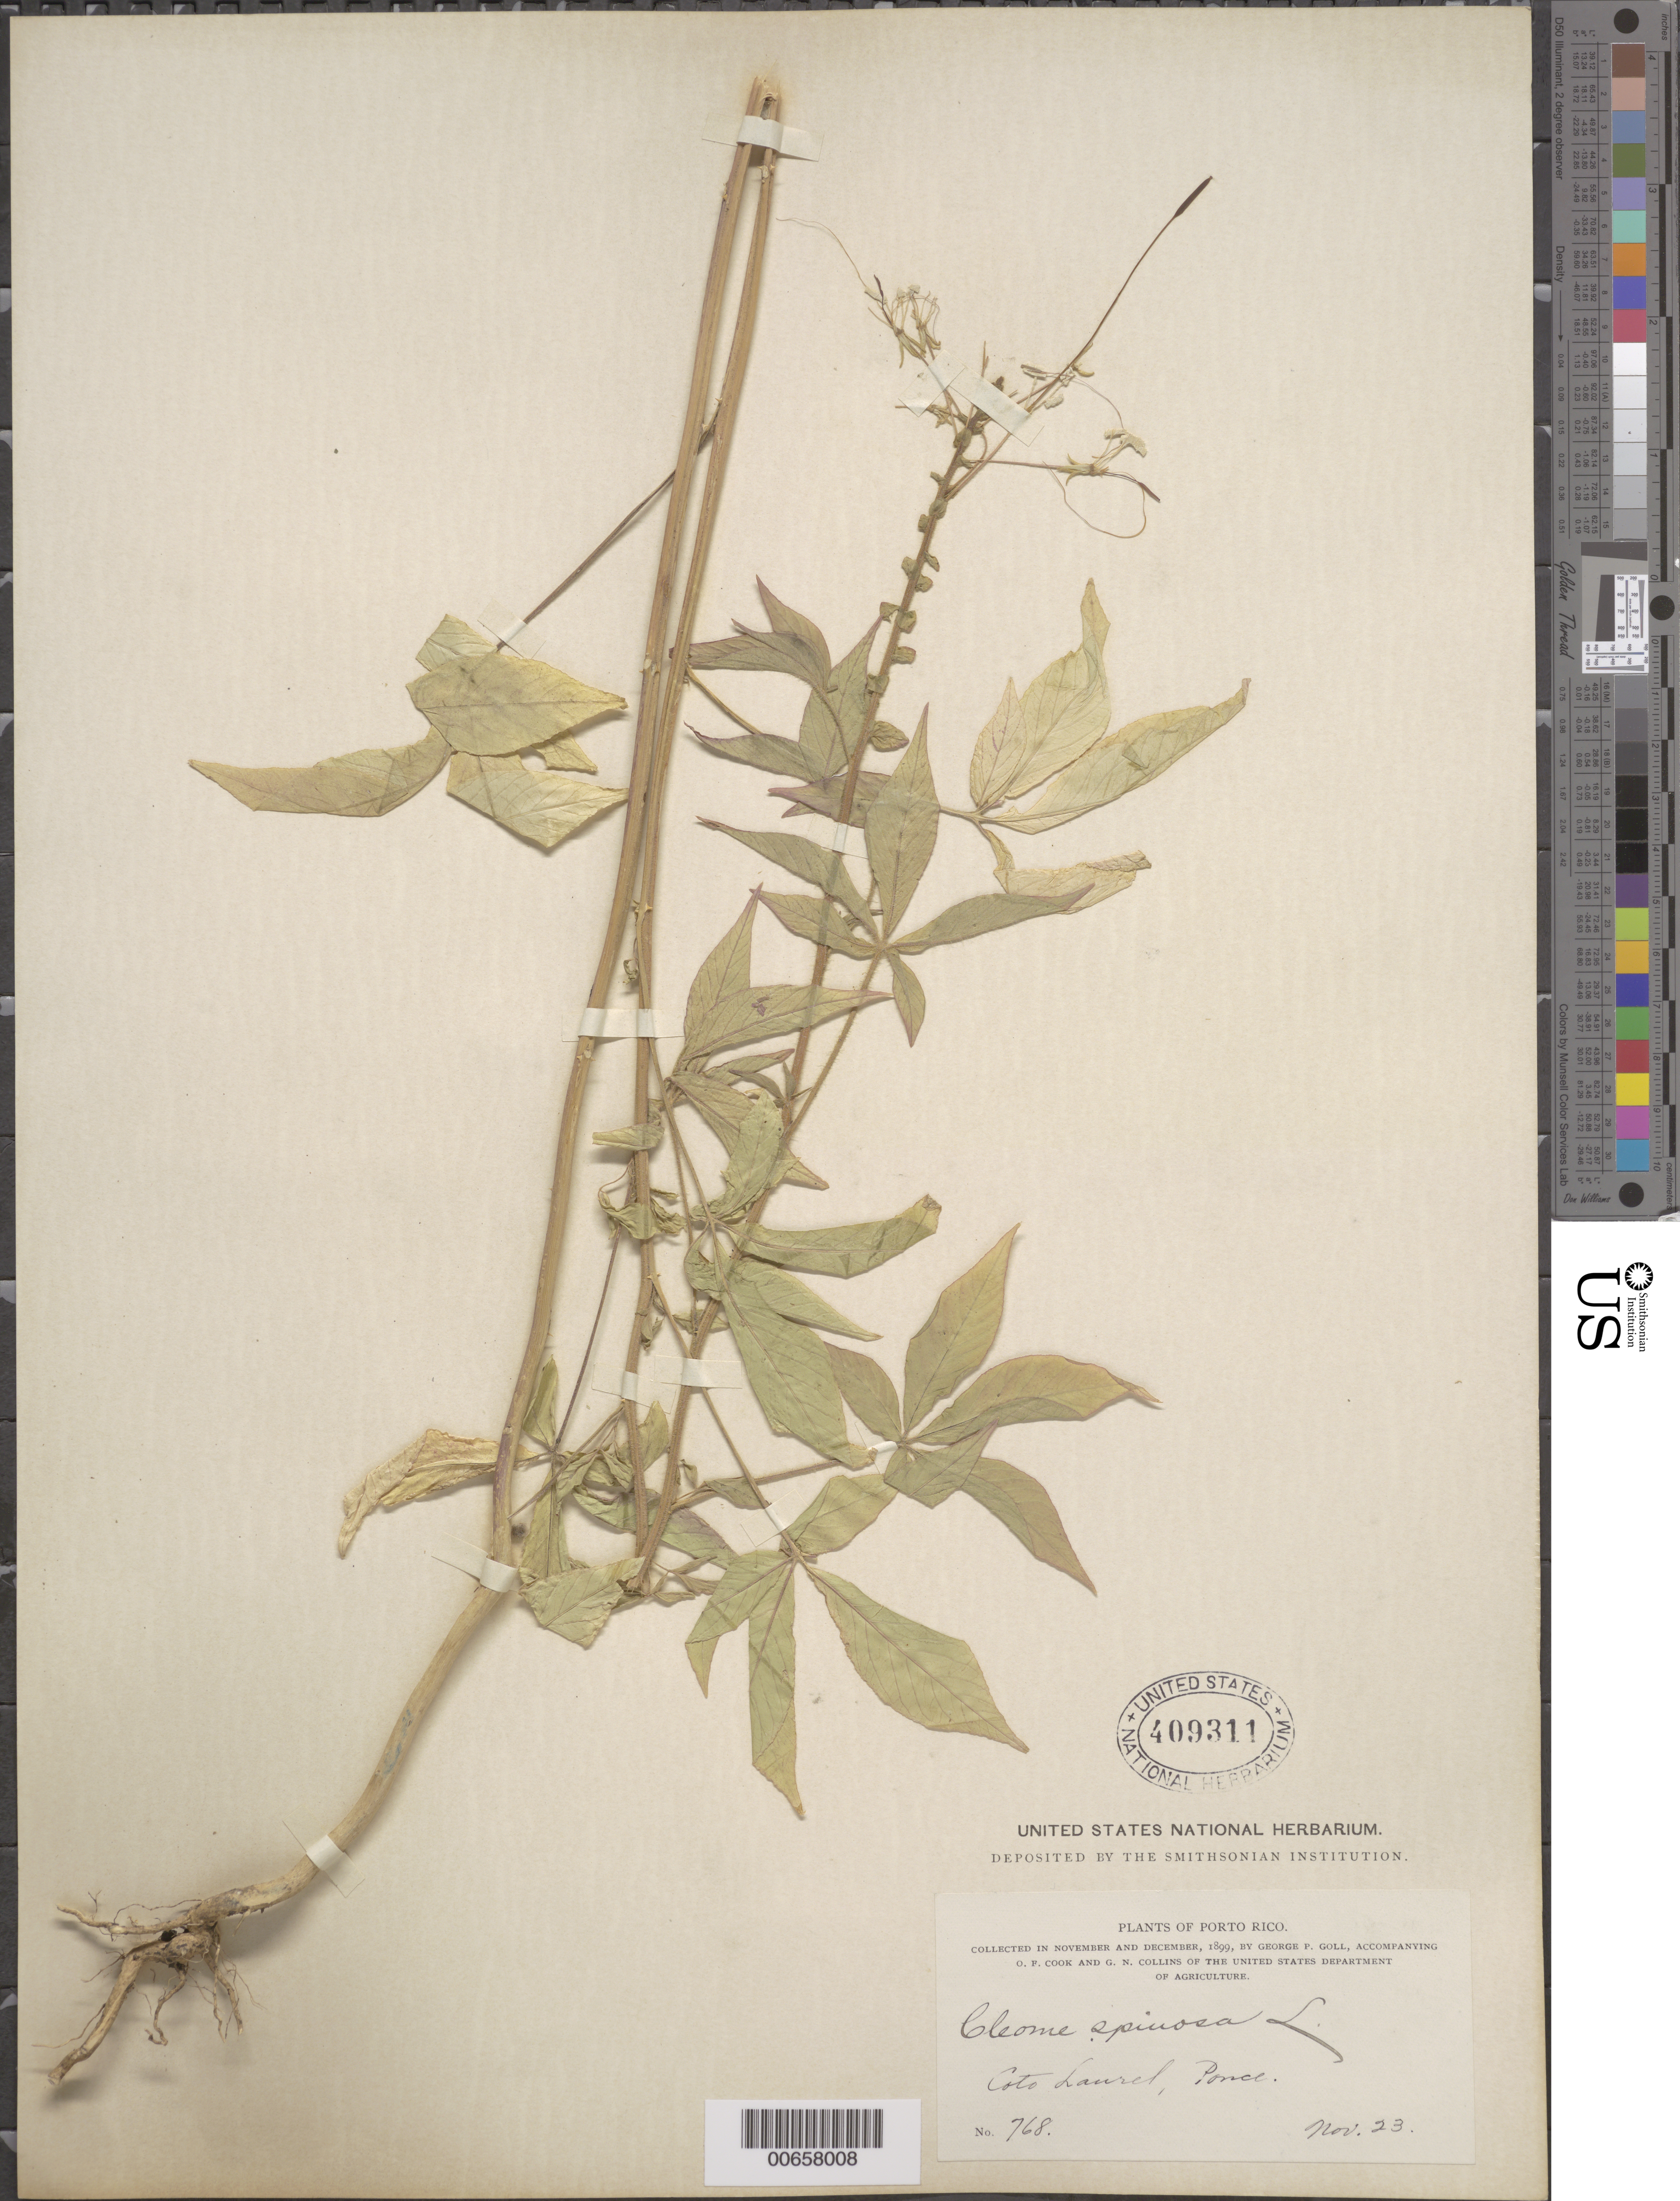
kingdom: Plantae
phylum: Tracheophyta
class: Magnoliopsida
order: Brassicales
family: Cleomaceae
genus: Tarenaya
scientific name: Tarenaya spinosa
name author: (Jacq.) Raf.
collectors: G. Goll, O. F. Cook & G. Collins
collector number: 768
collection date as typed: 23 Nov 1899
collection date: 1899-11-23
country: Puerto Rico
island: Greater Antilles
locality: Ponce, Cato Laurel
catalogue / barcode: US 409311